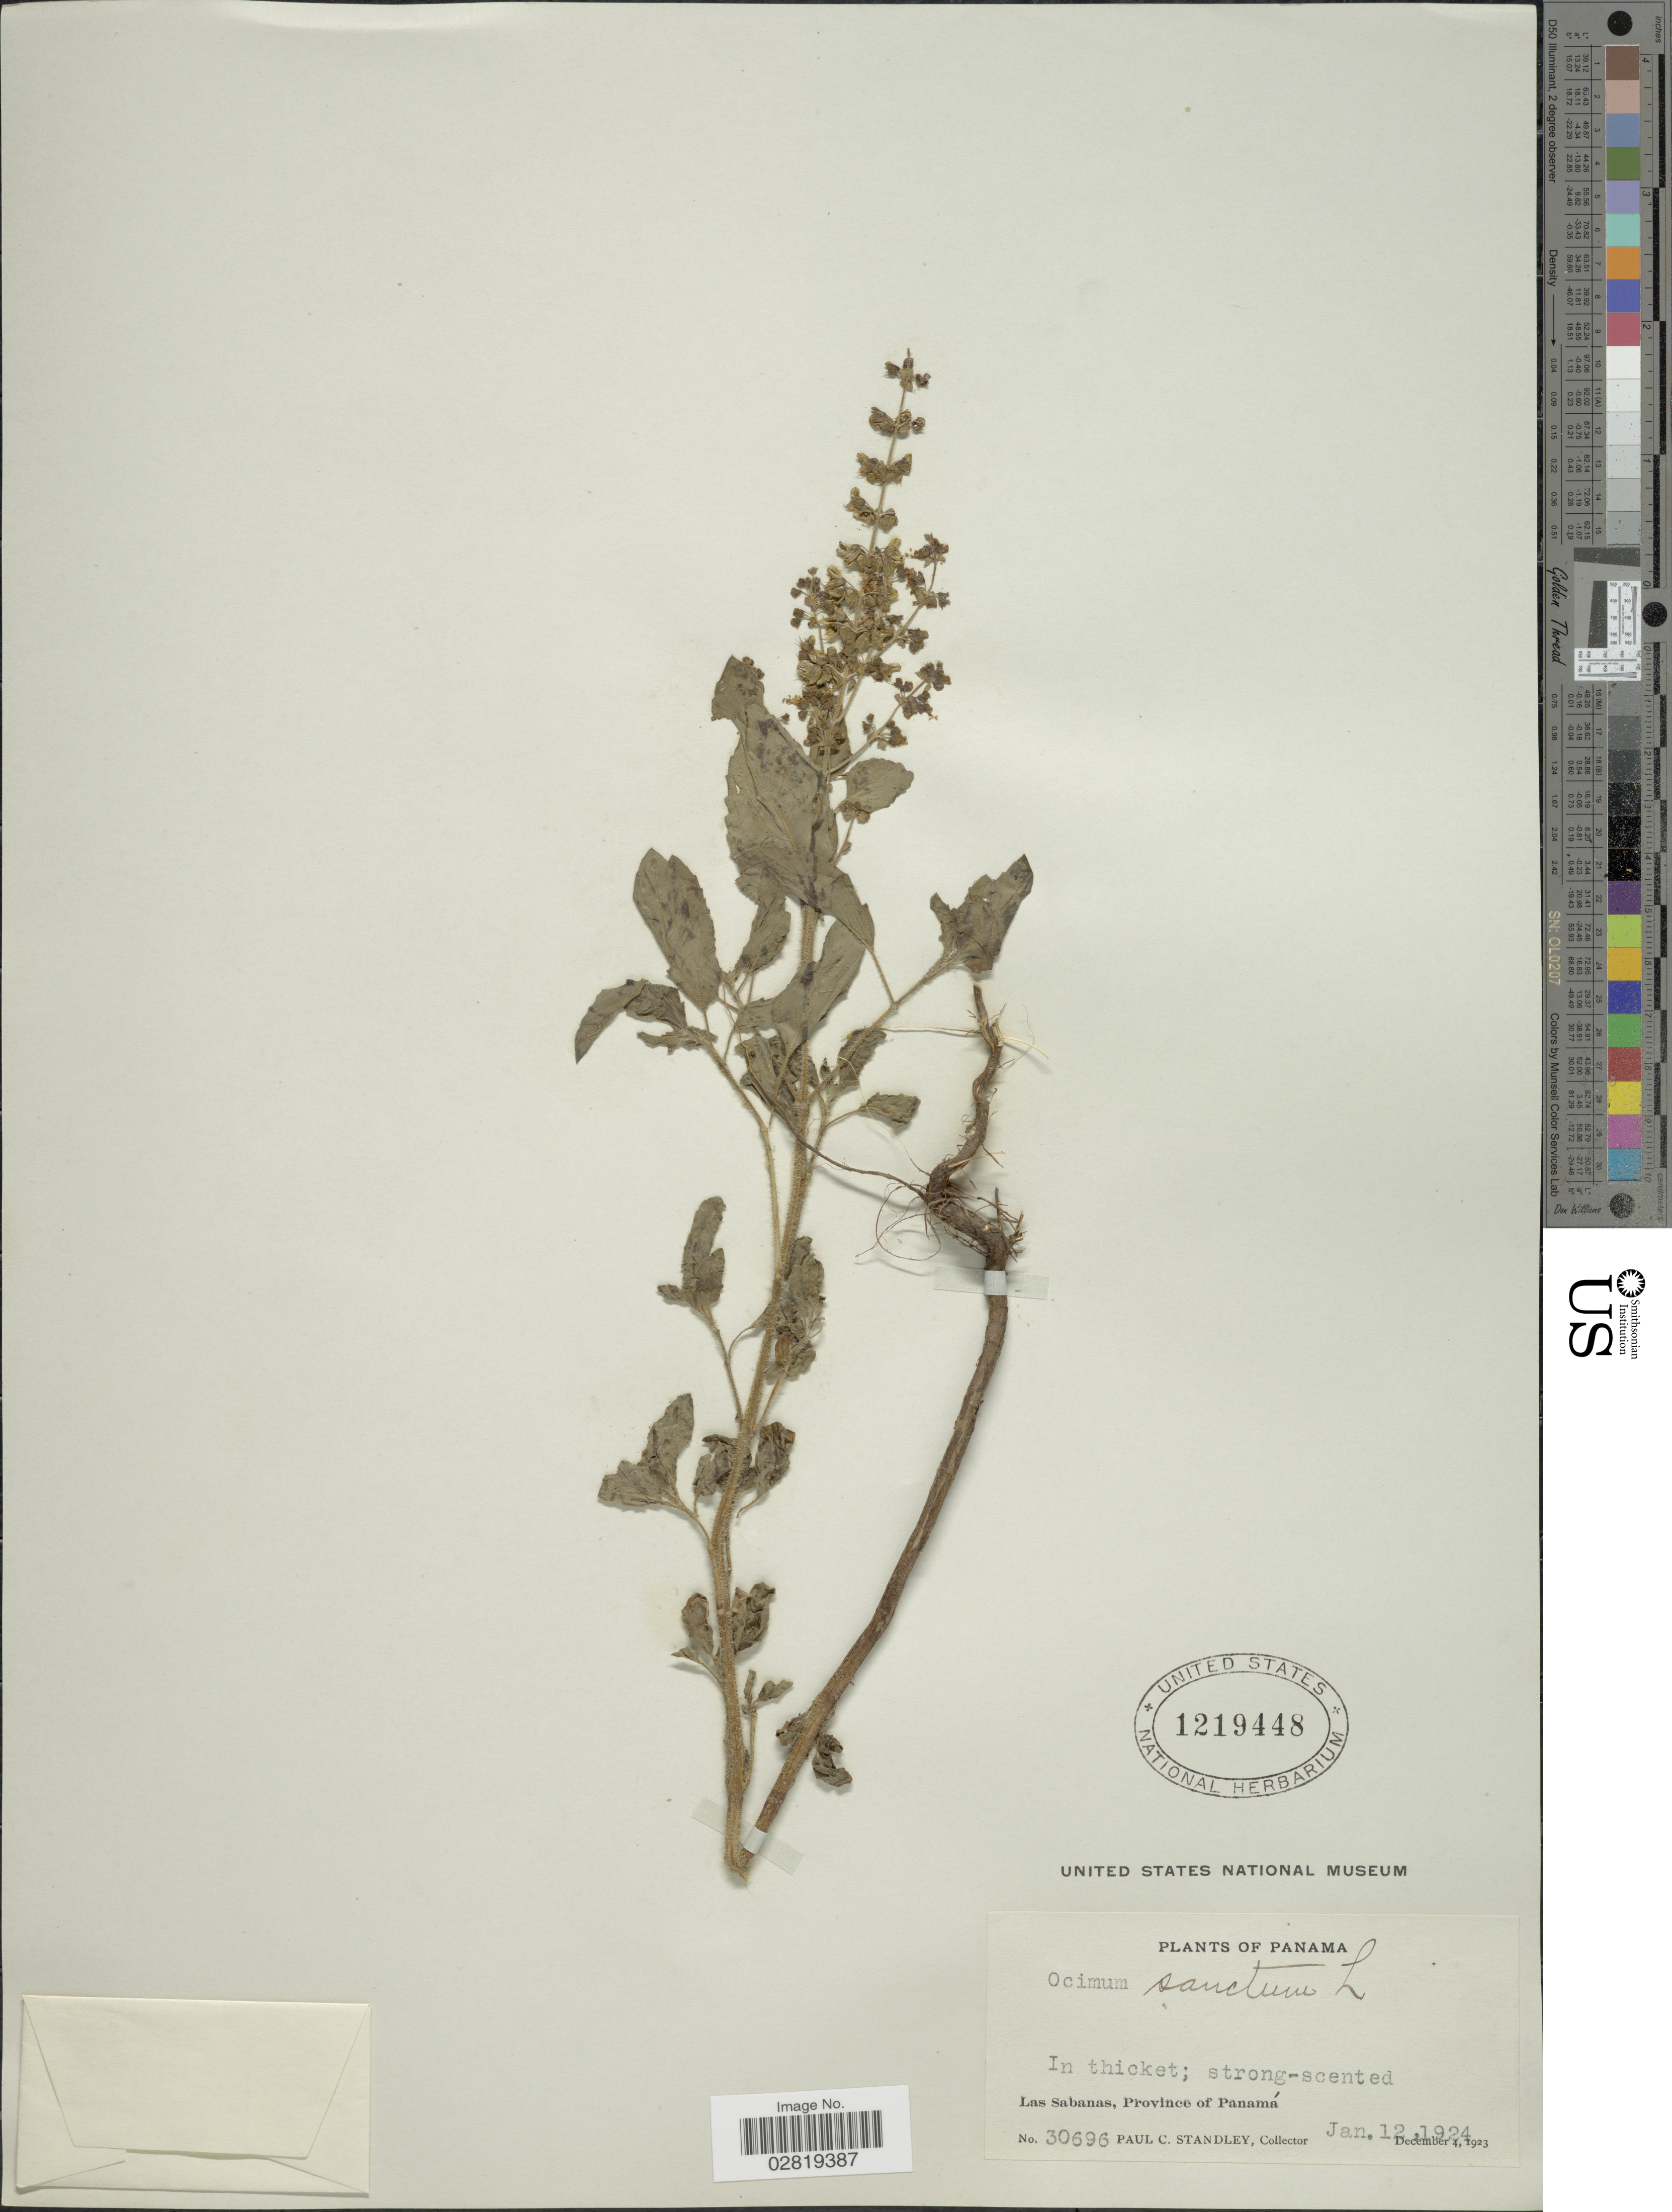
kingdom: Plantae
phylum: Tracheophyta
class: Magnoliopsida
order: Lamiales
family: Lamiaceae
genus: Ocimum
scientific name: Ocimum sanctum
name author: L.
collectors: P. C. Standley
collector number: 30696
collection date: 1924-01-12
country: Panama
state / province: Panamá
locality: Las Sabanas, Province of Panamá.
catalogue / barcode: US 1219448